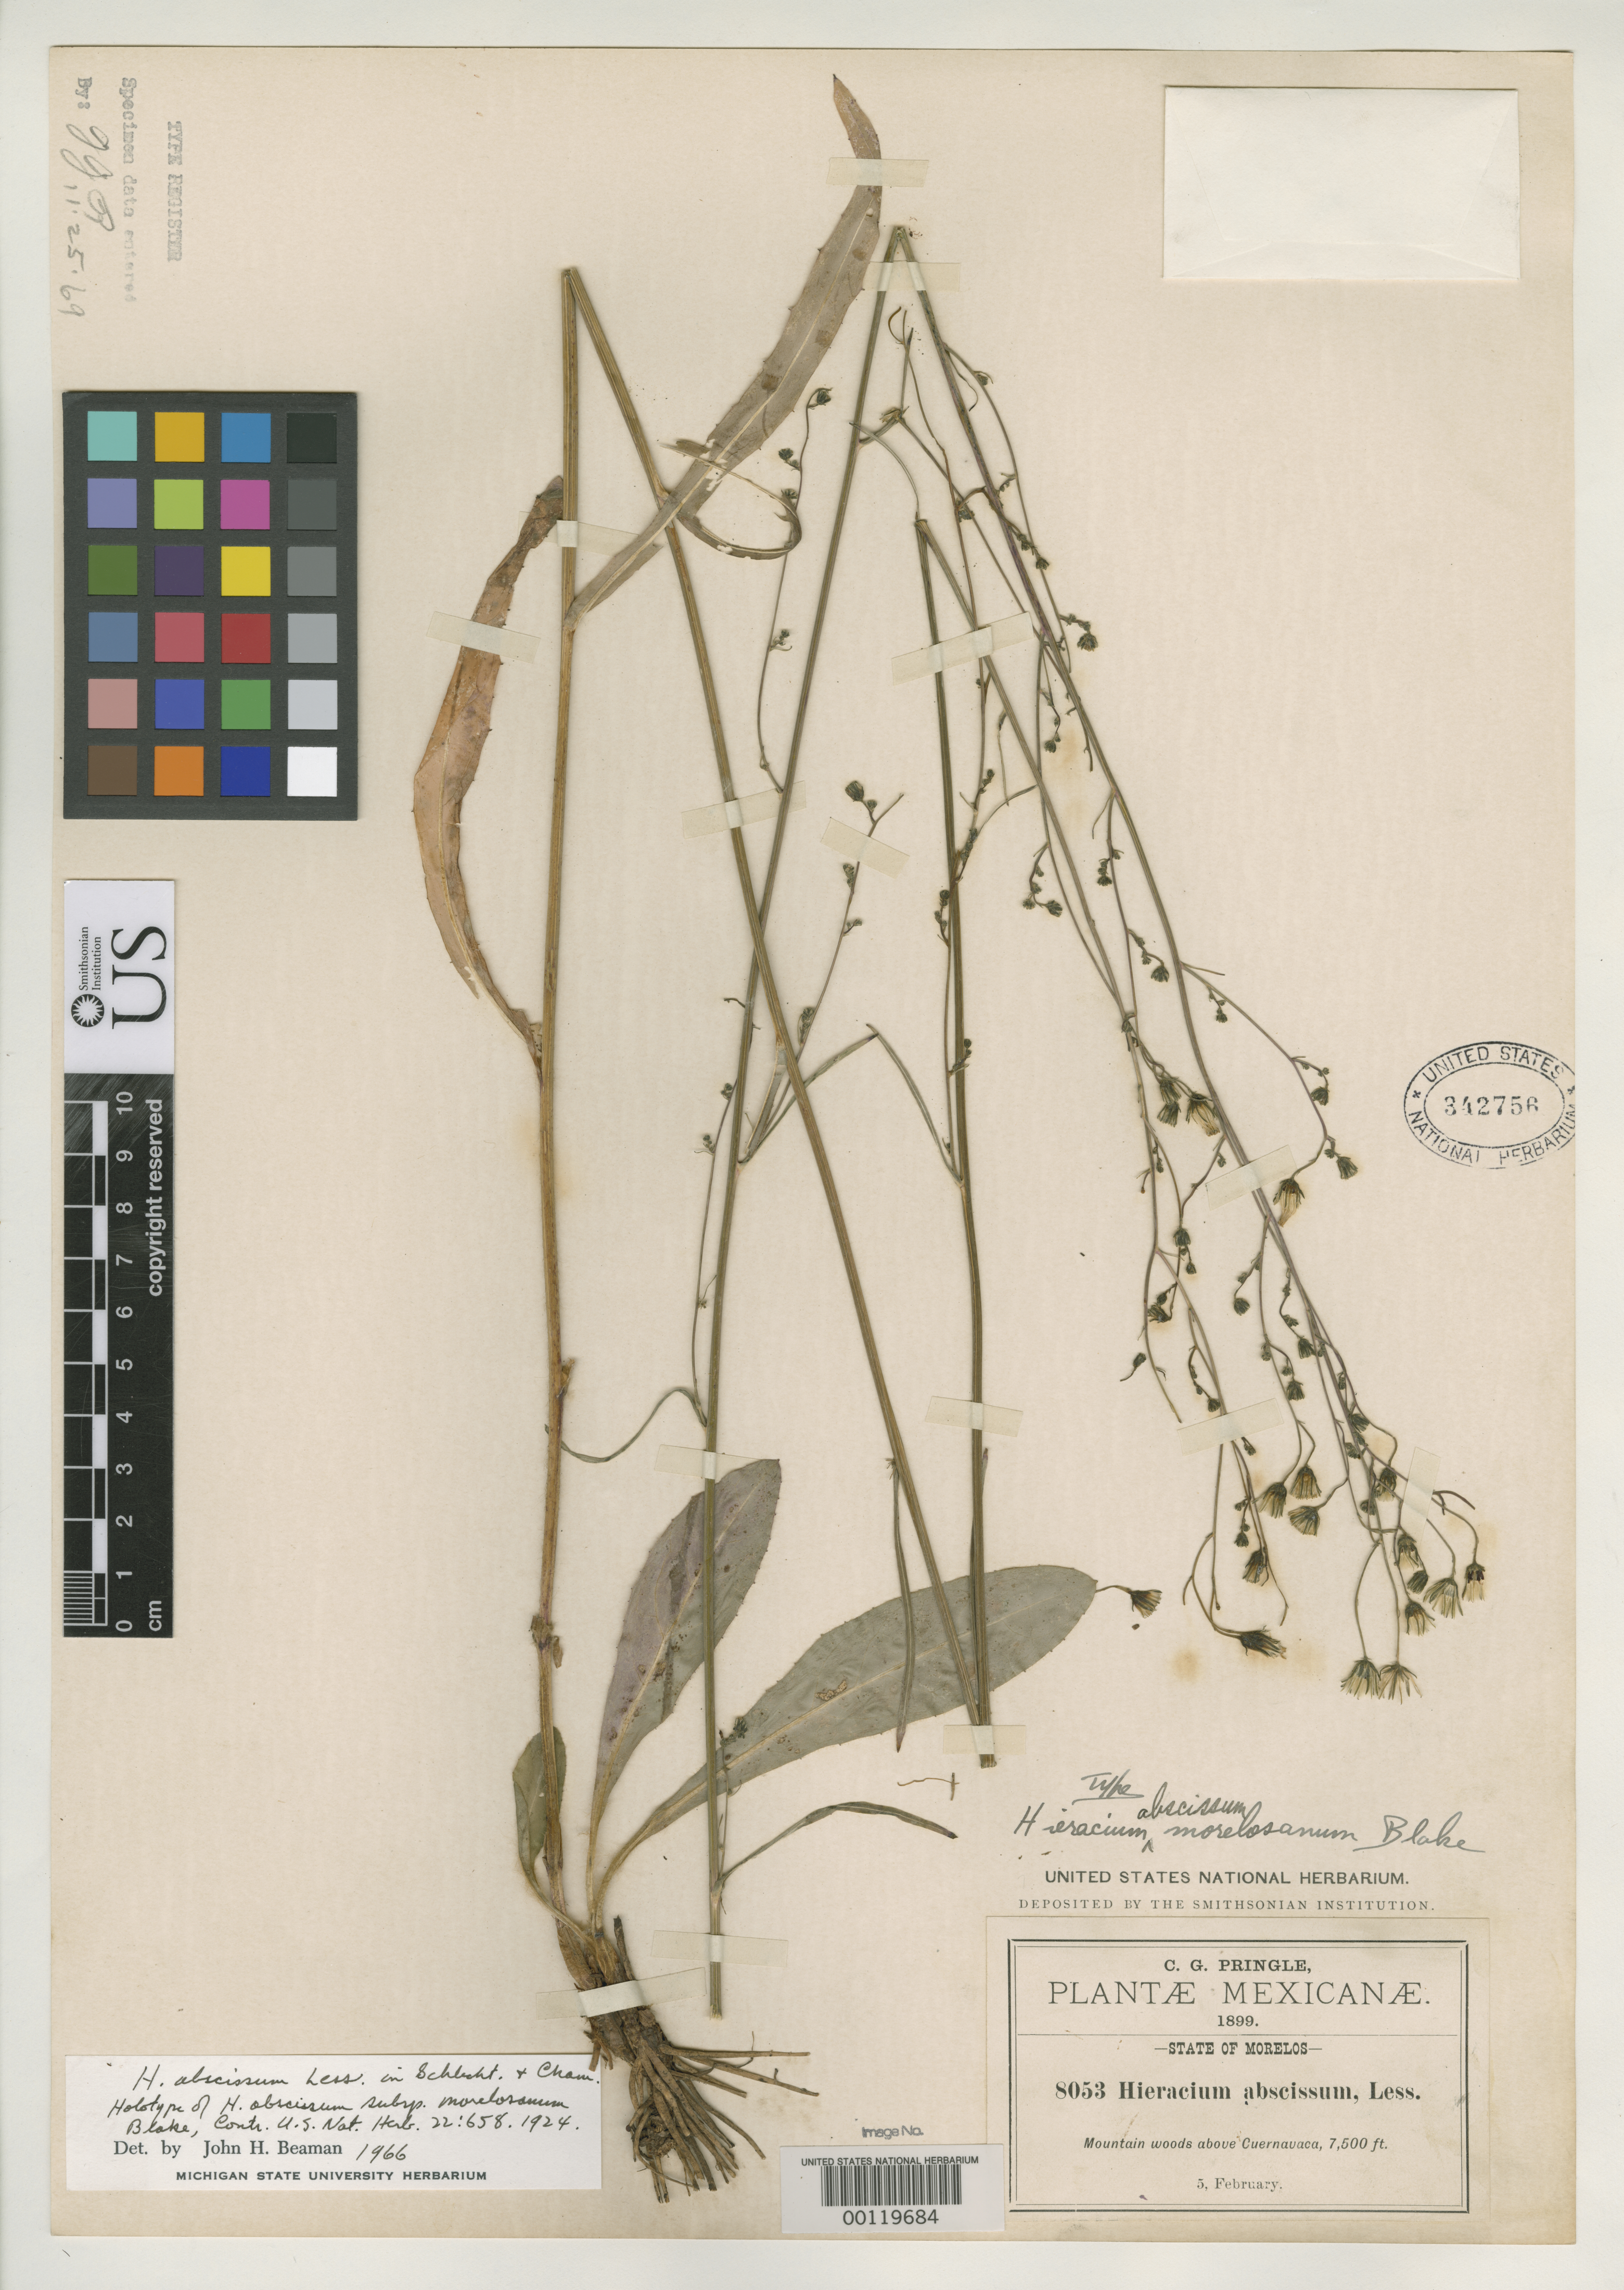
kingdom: Plantae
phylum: Tracheophyta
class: Magnoliopsida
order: Asterales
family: Asteraceae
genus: Hieracium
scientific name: Hieracium abscissum subsp. morelosanum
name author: S.F. Blake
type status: Holotype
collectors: C. G. Pringle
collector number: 8053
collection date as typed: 05 Feb 1899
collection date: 1899-02-05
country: Mexico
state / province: Morelos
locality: Above Cuernavaca.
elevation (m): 2285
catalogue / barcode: US 342756